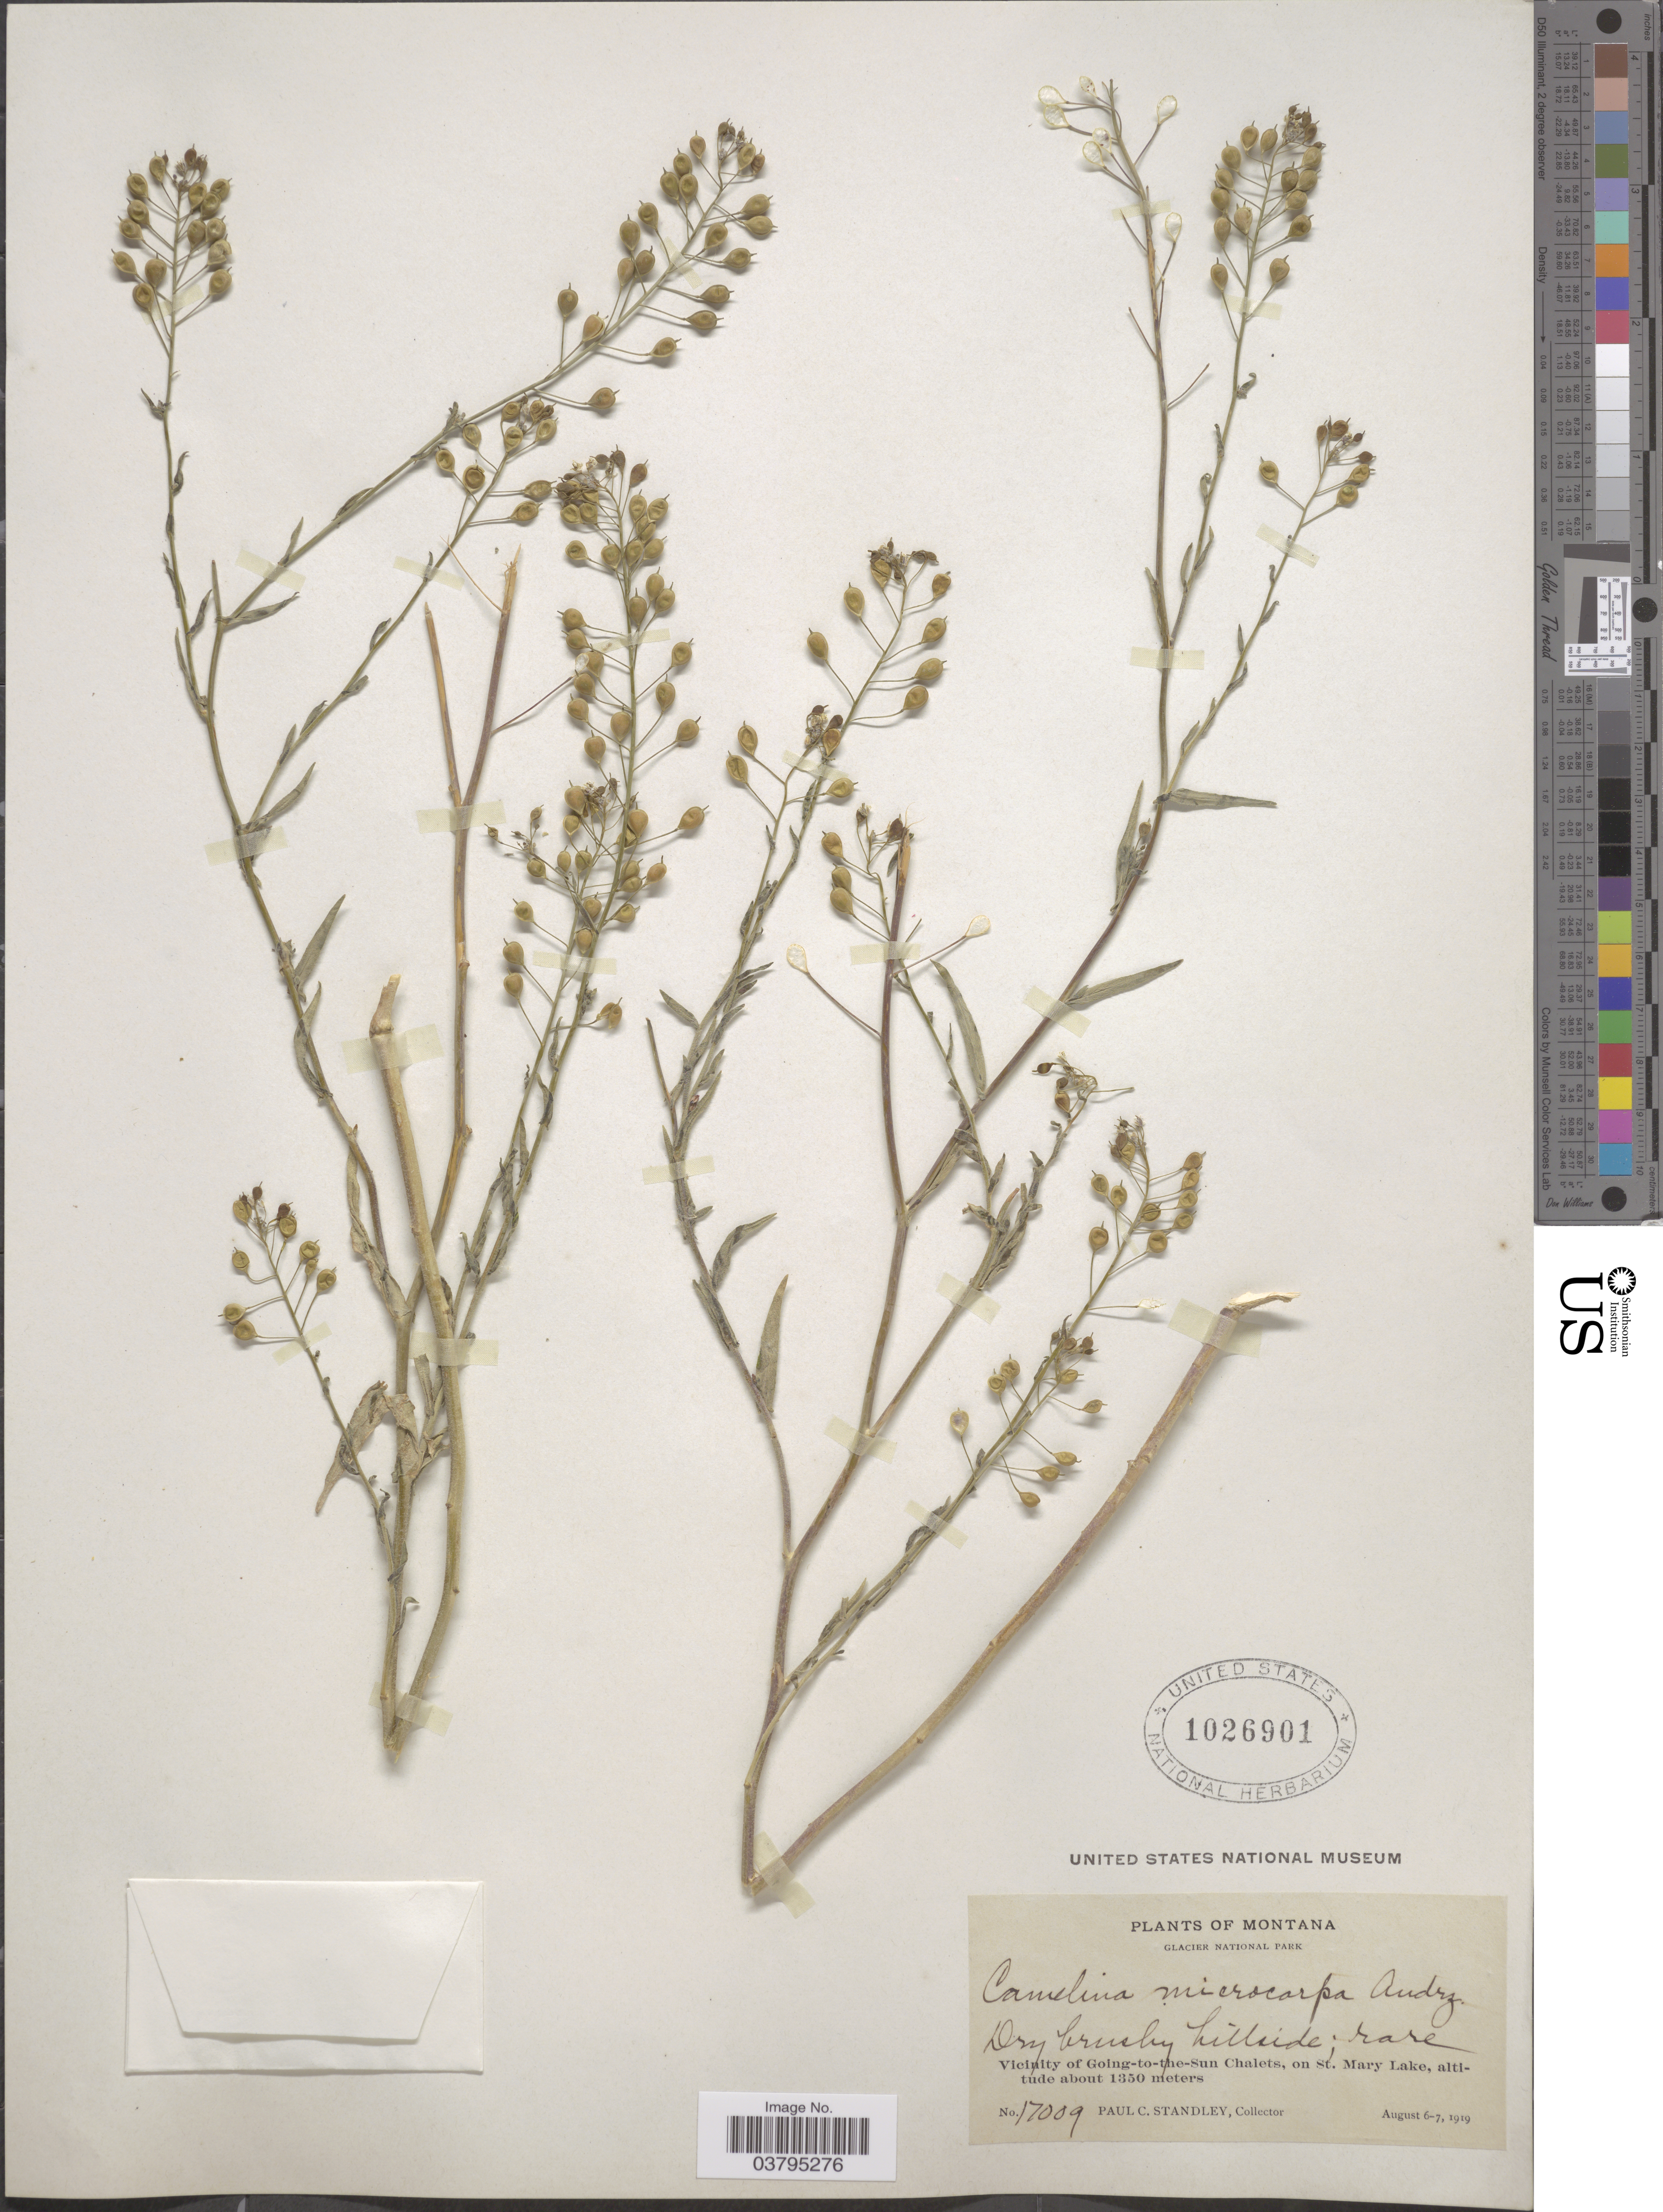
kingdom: Plantae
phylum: Tracheophyta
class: Magnoliopsida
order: Brassicales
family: Brassicaceae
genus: Camelina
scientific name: Camelina microcarpa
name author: DC.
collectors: P. C. Standley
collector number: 17009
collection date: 1919-08-06/1919-08-07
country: United States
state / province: Montana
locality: Glacier National Park. Vicinity of Going-to-the-Sun Chalets, on St. Mary Lake.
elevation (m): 1350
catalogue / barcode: US 1026901